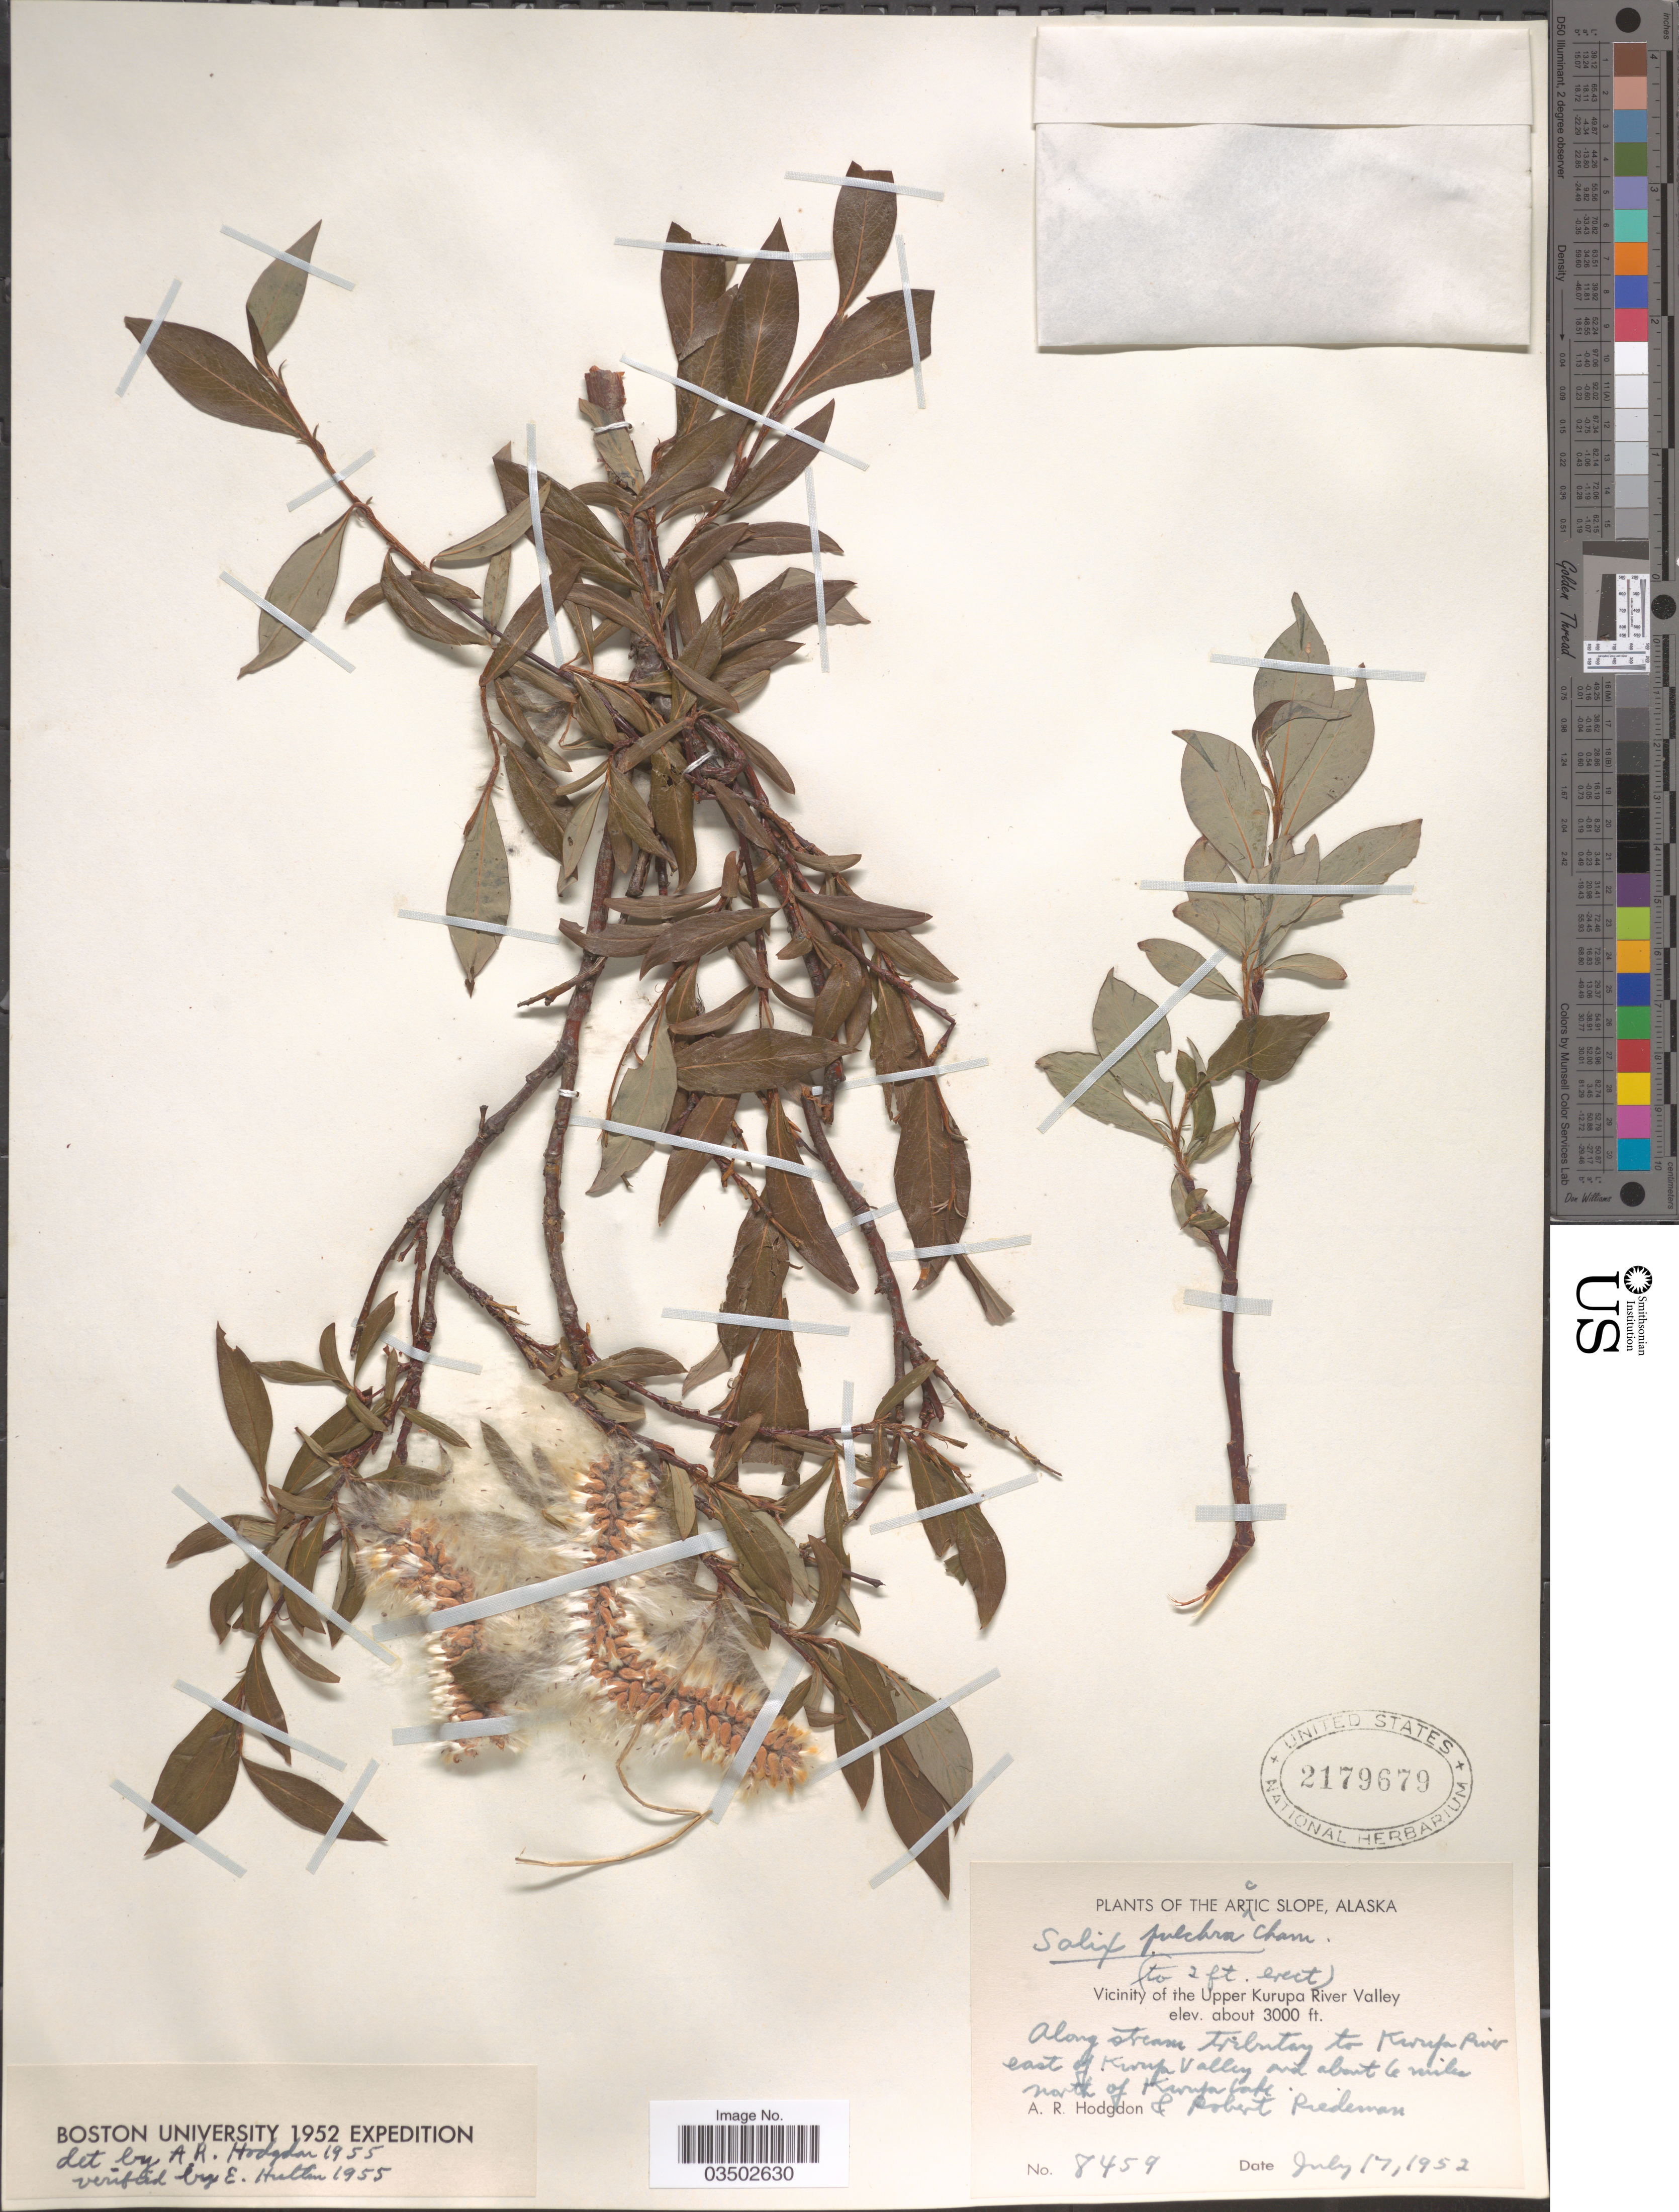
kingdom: Plantae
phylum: Tracheophyta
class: Magnoliopsida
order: Malpighiales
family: Salicaceae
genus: Salix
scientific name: Salix pulchra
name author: Cham.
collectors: A. R. Hodgdon & R. Riedeman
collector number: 8459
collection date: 1952-07-17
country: United States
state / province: Alaska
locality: The Arctic Slope. Vicinity of the Upper Kurupa River Valley. Along stream tributary to Kurupa River east of Kurupa Valley and about 6 miles north of Kurupa Lake.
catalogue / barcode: US 2179679